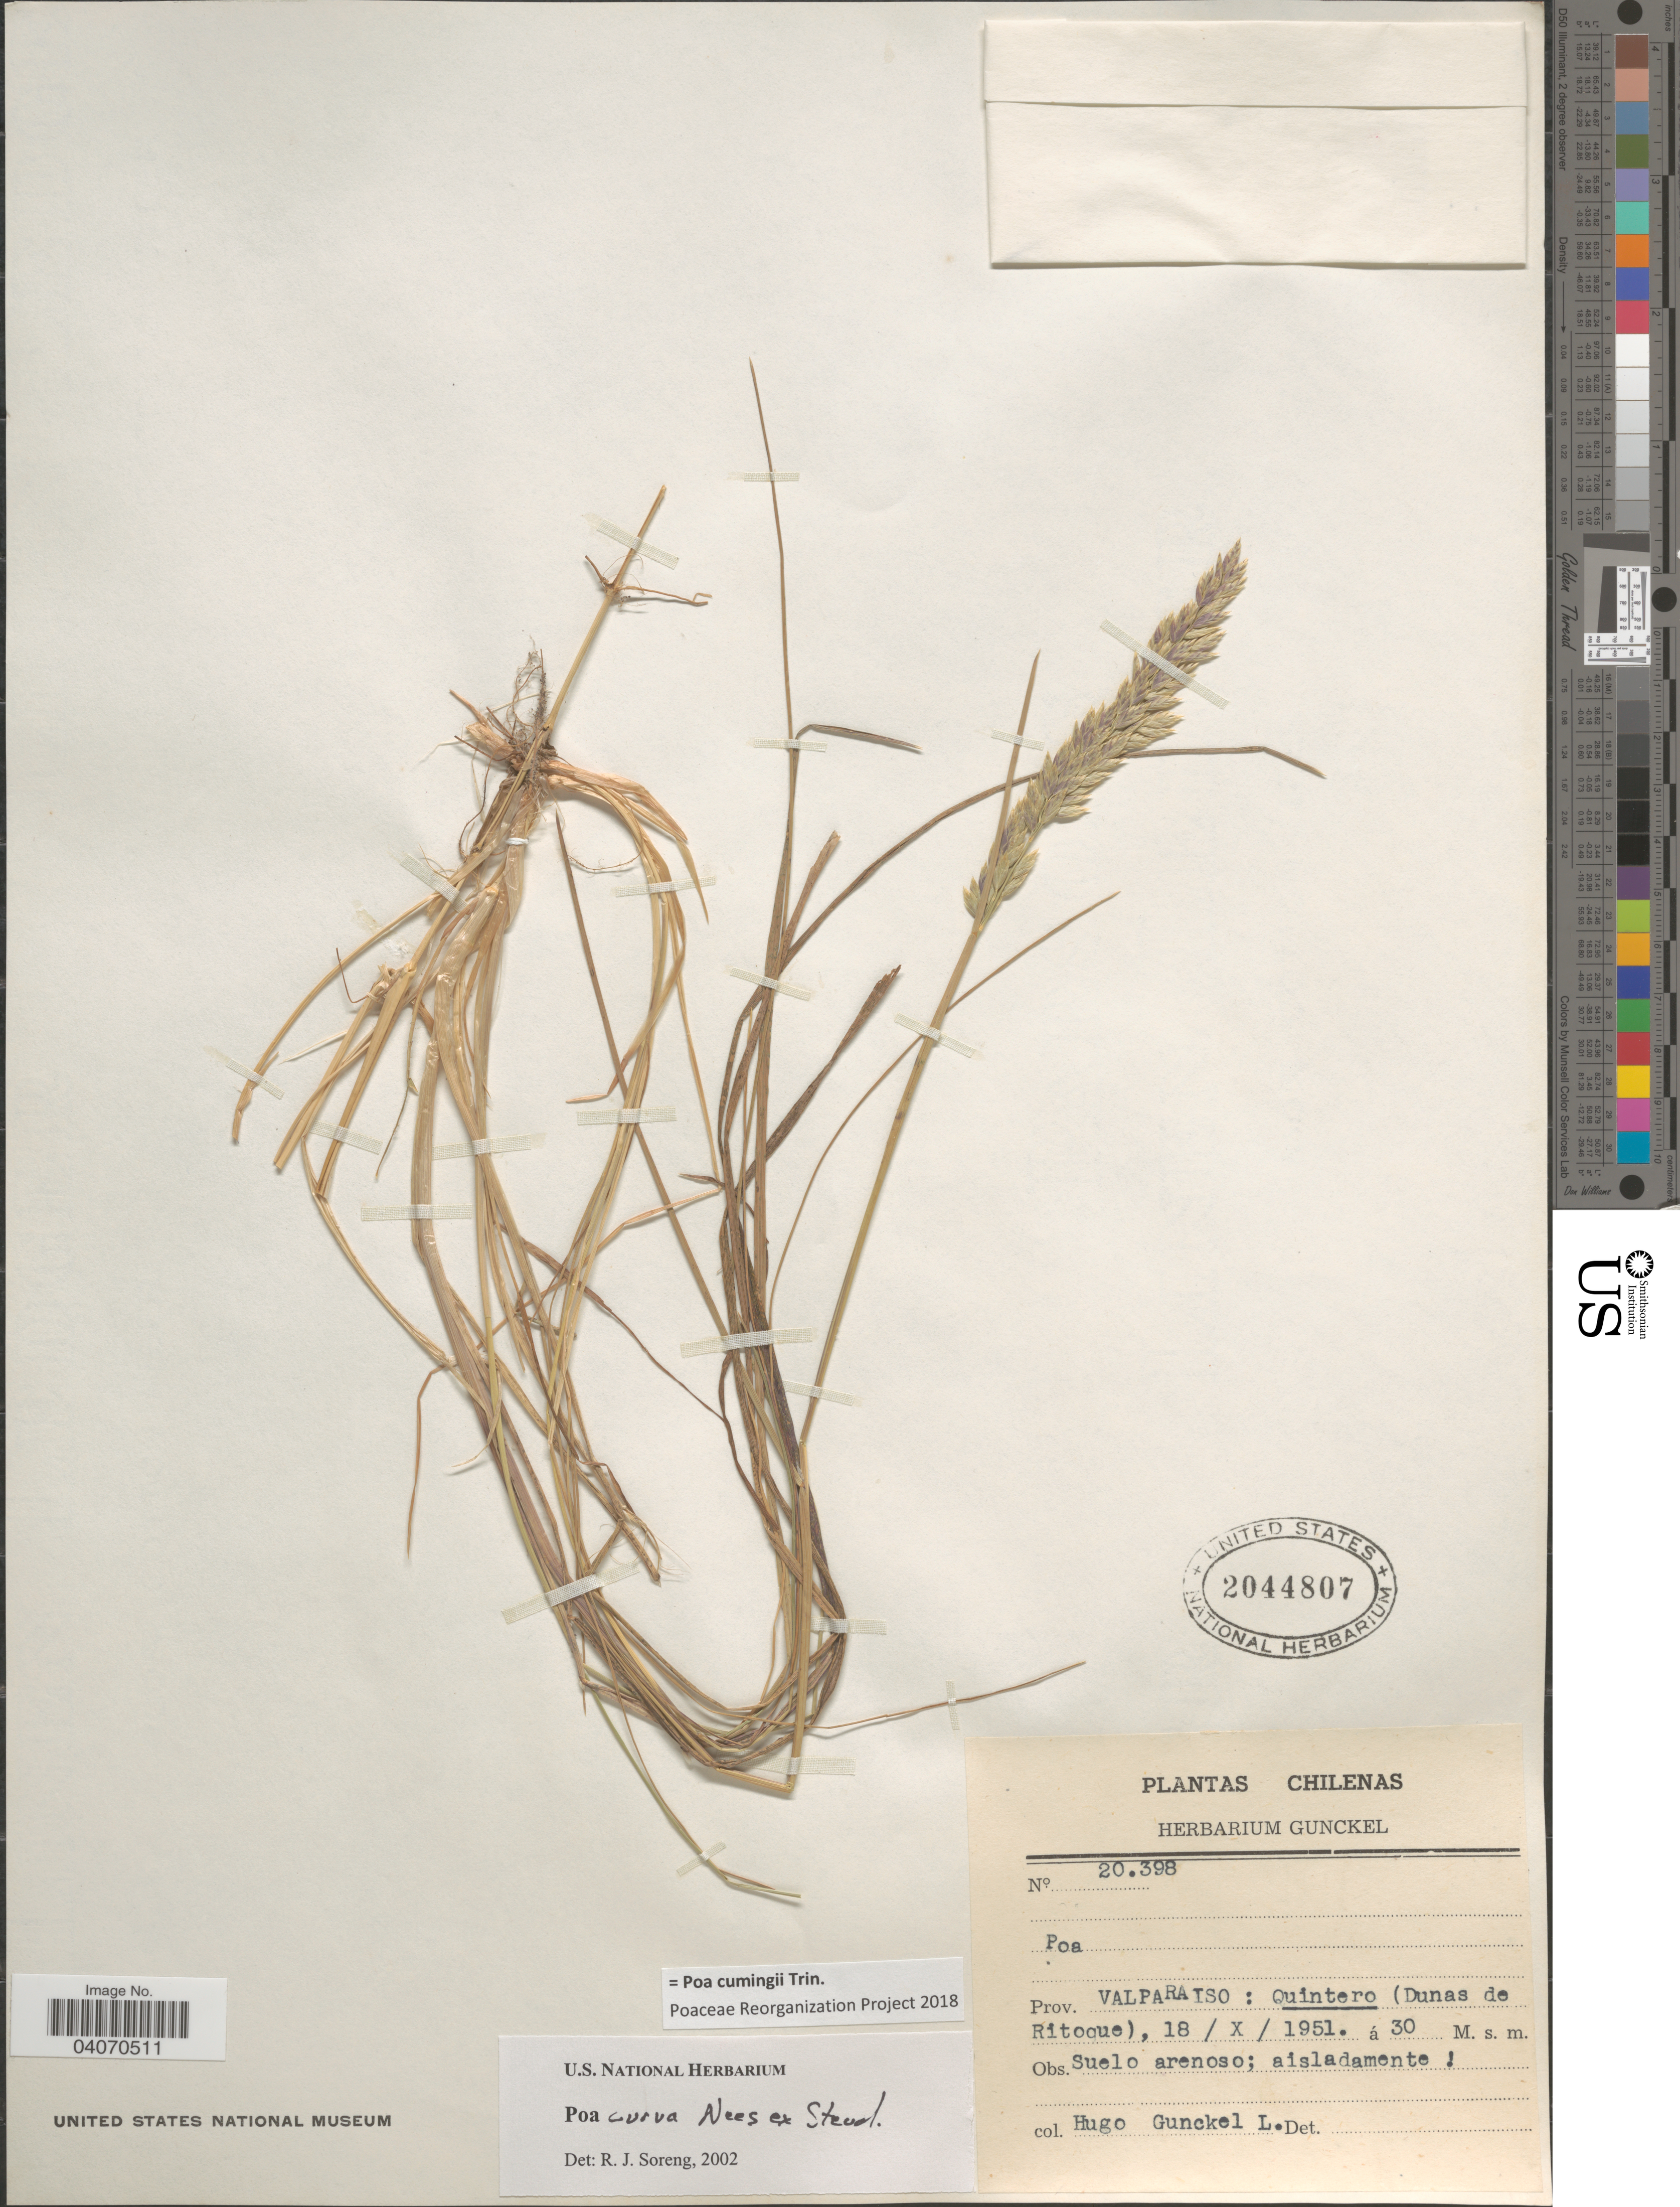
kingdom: Plantae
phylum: Tracheophyta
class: Liliopsida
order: Poales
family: Poaceae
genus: Poa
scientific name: Poa cumingii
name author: Trin.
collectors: H. Gunckel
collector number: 20398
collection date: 1951-10-18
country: Chile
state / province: Valparaíso (V)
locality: Prov. Valparaiso : Quintero (Dunas de Ritoque).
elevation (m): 30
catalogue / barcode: US 2044807